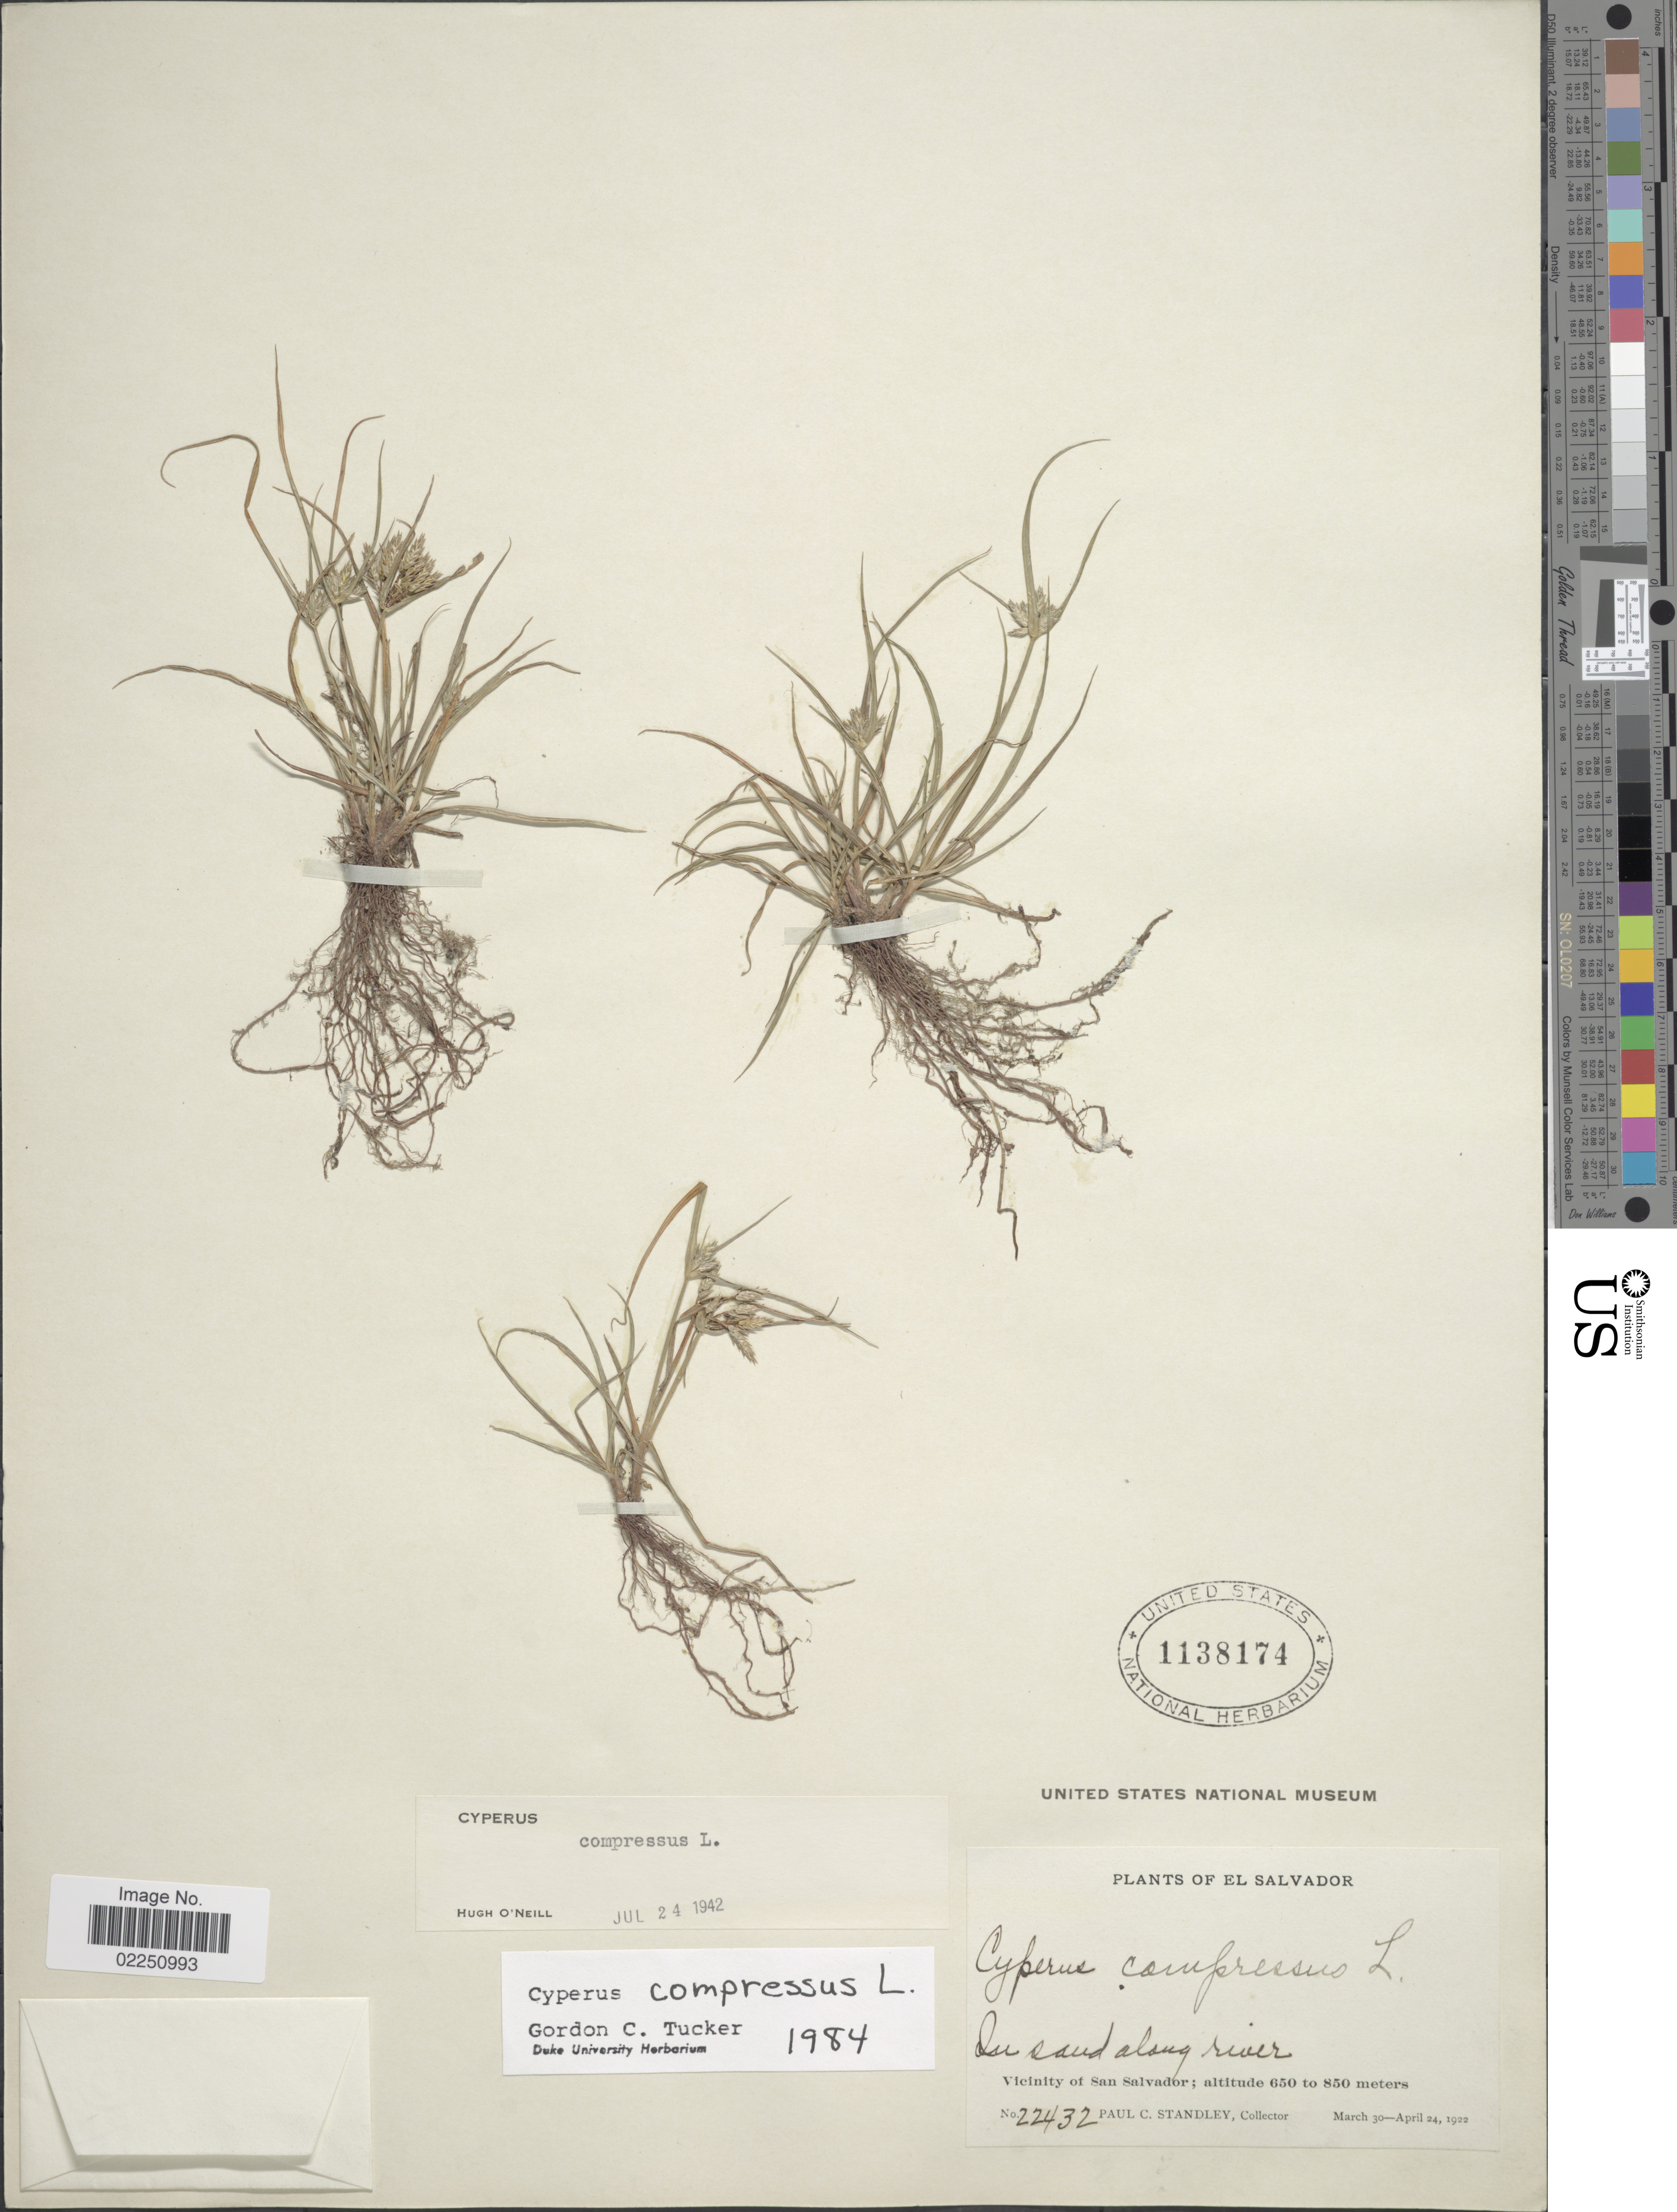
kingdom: Plantae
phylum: Tracheophyta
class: Liliopsida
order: Poales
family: Cyperaceae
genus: Cyperus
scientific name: Cyperus compressus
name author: L.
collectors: P. C. Standley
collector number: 22432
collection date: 1922-03-30/1922-04-24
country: Bahamas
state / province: San Salvador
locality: In sand along river. Vicinity of San Salvador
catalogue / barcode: US 1138174